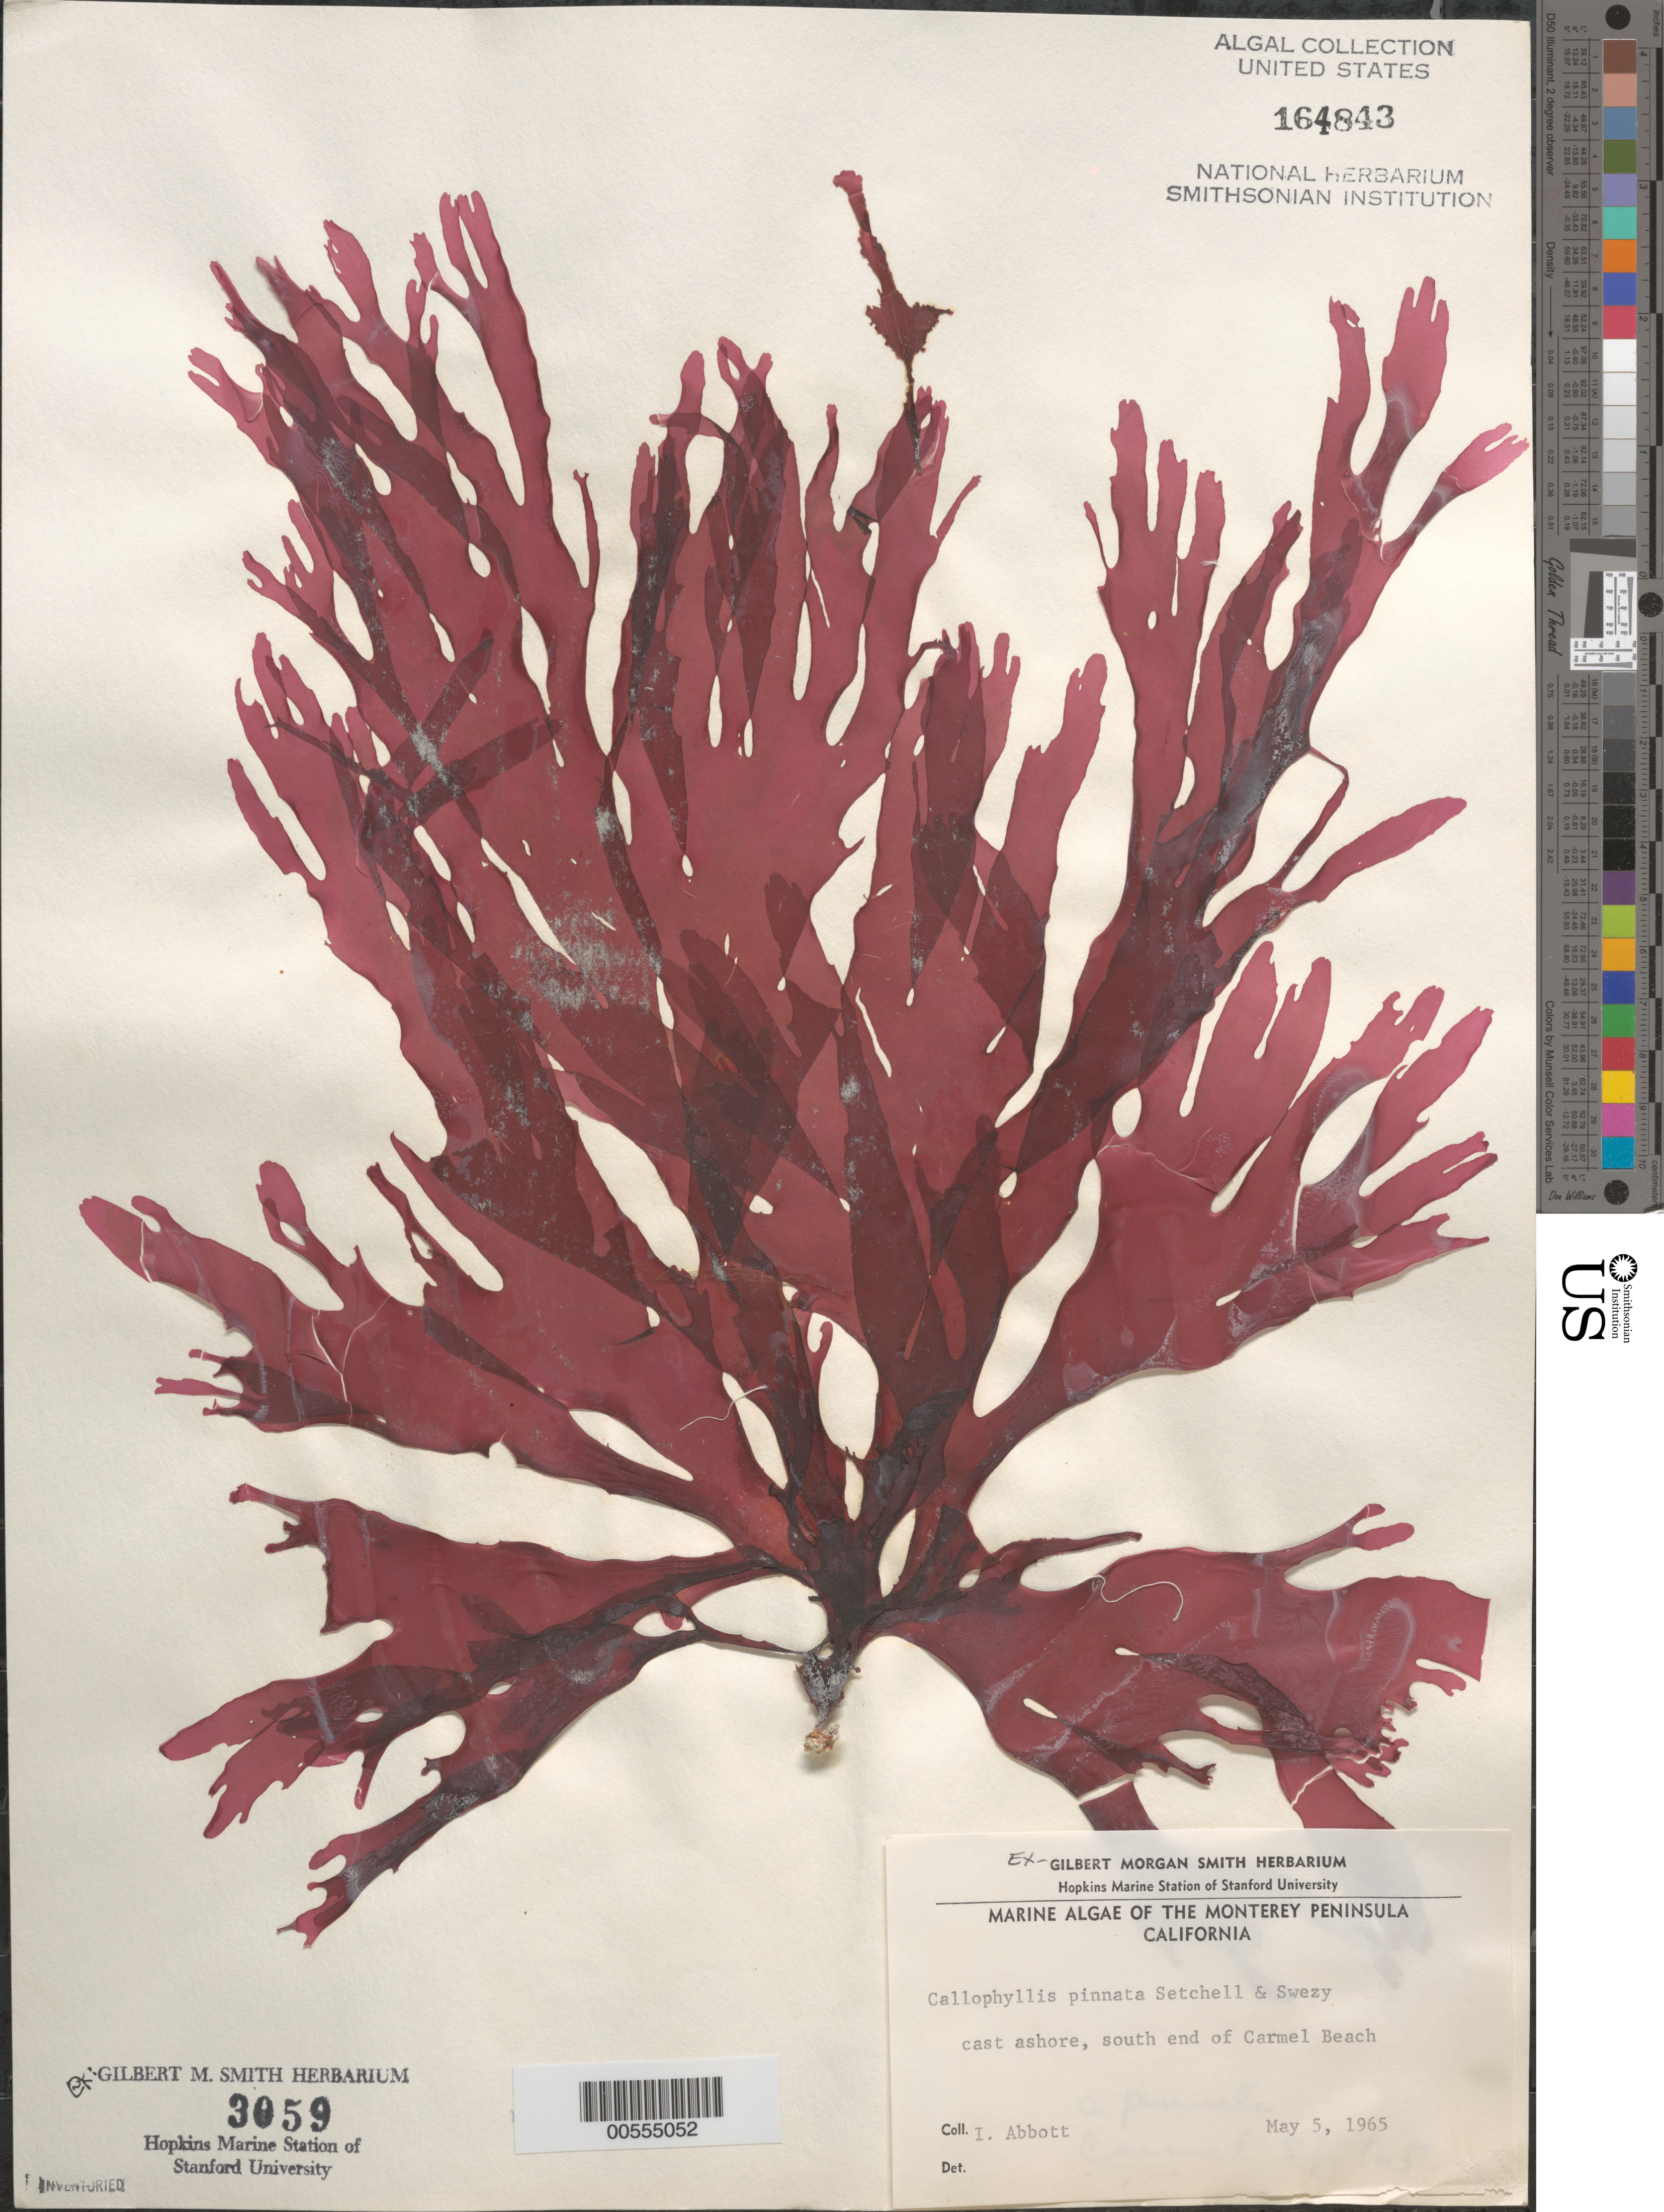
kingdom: Plantae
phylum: Rhodophyta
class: Florideophyceae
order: Gigartinales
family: Kallymeniaceae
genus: Callophyllis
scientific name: Callophyllis pinnata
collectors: I. A. Abbott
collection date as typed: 05 May 1965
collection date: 1965-05-05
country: United States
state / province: California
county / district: Monterey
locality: Carmel Beach, south end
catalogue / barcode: US 164843